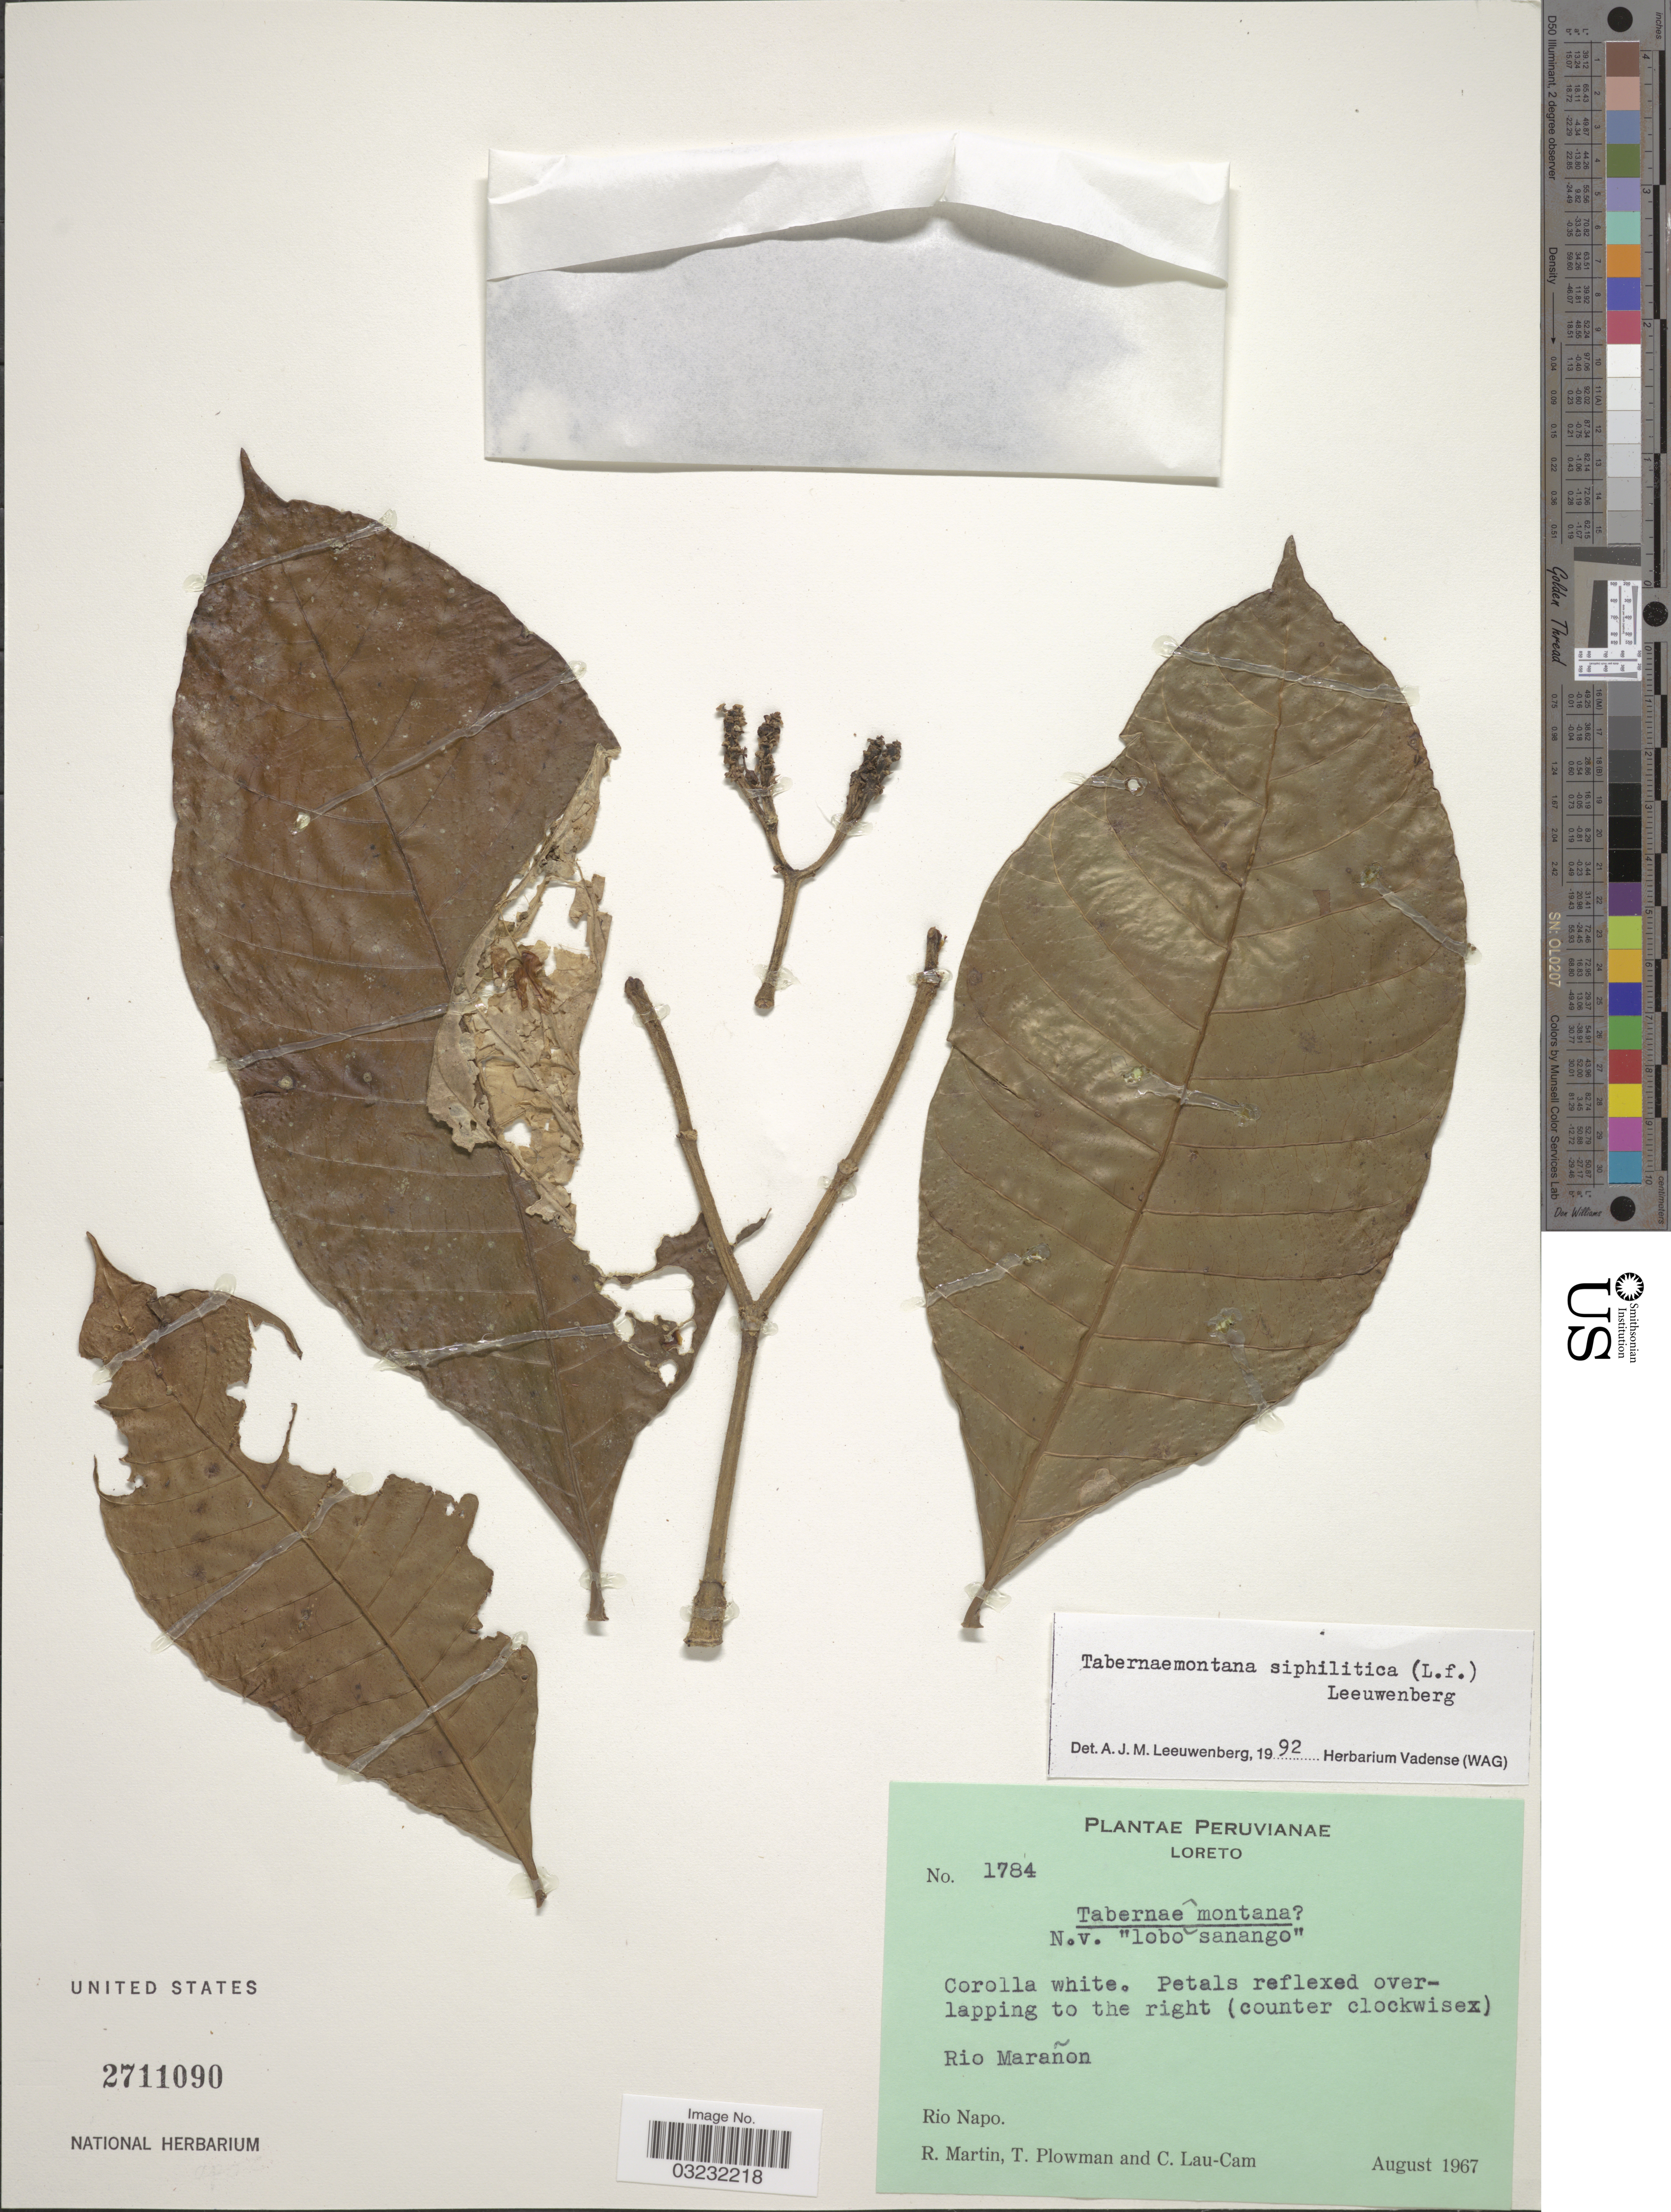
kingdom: Plantae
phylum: Tracheophyta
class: Magnoliopsida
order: Gentianales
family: Apocynaceae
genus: Tabernaemontana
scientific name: Tabernaemontana siphilitica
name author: (L. f.) Leeuwenb.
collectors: R. Martin, T. Plowman & C. Lau-Cam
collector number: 1784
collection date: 1967-08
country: Peru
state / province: Loreto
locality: Rio Marañon. Rio Napo.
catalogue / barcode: US 2711090